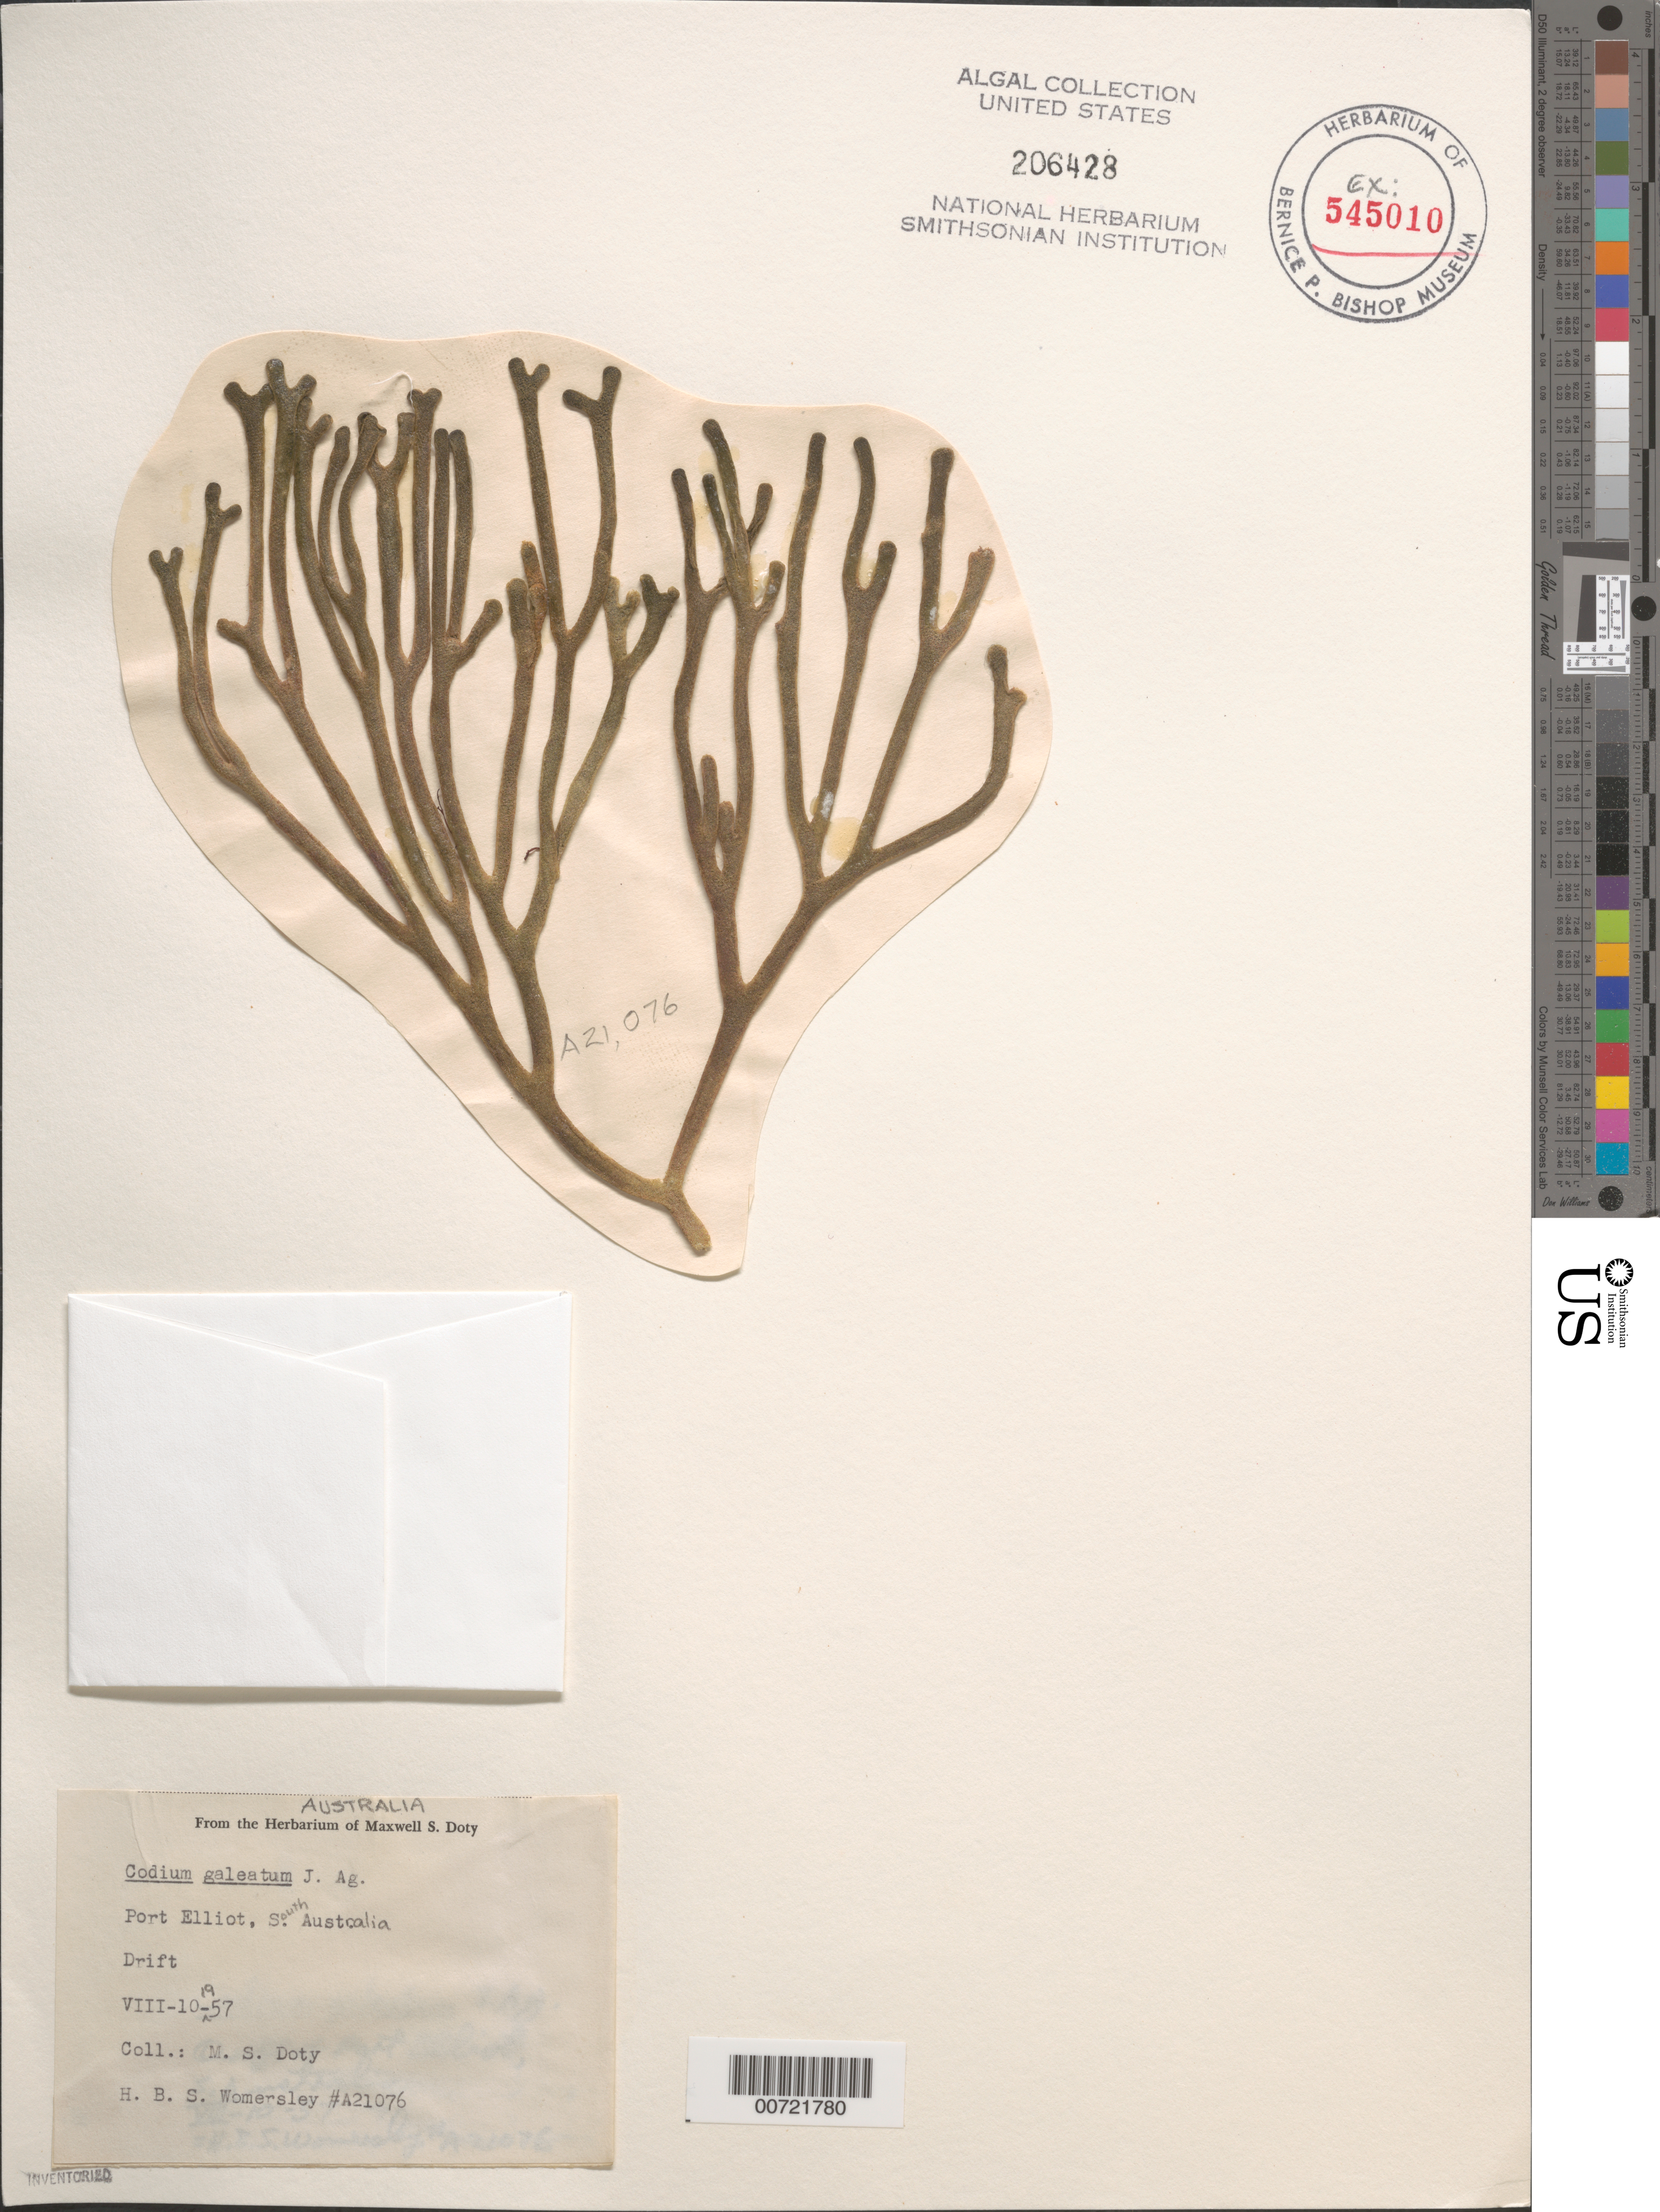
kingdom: Plantae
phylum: Chlorophyta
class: Ulvophyceae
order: Bryopsidales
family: Codiaceae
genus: Codium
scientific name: Codium galeatum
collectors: M. S. Doty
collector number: Womersley A21076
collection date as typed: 10 Aug 1957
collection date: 1957-08-10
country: Australia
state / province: South Australia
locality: Port Elliot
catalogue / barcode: US 206428